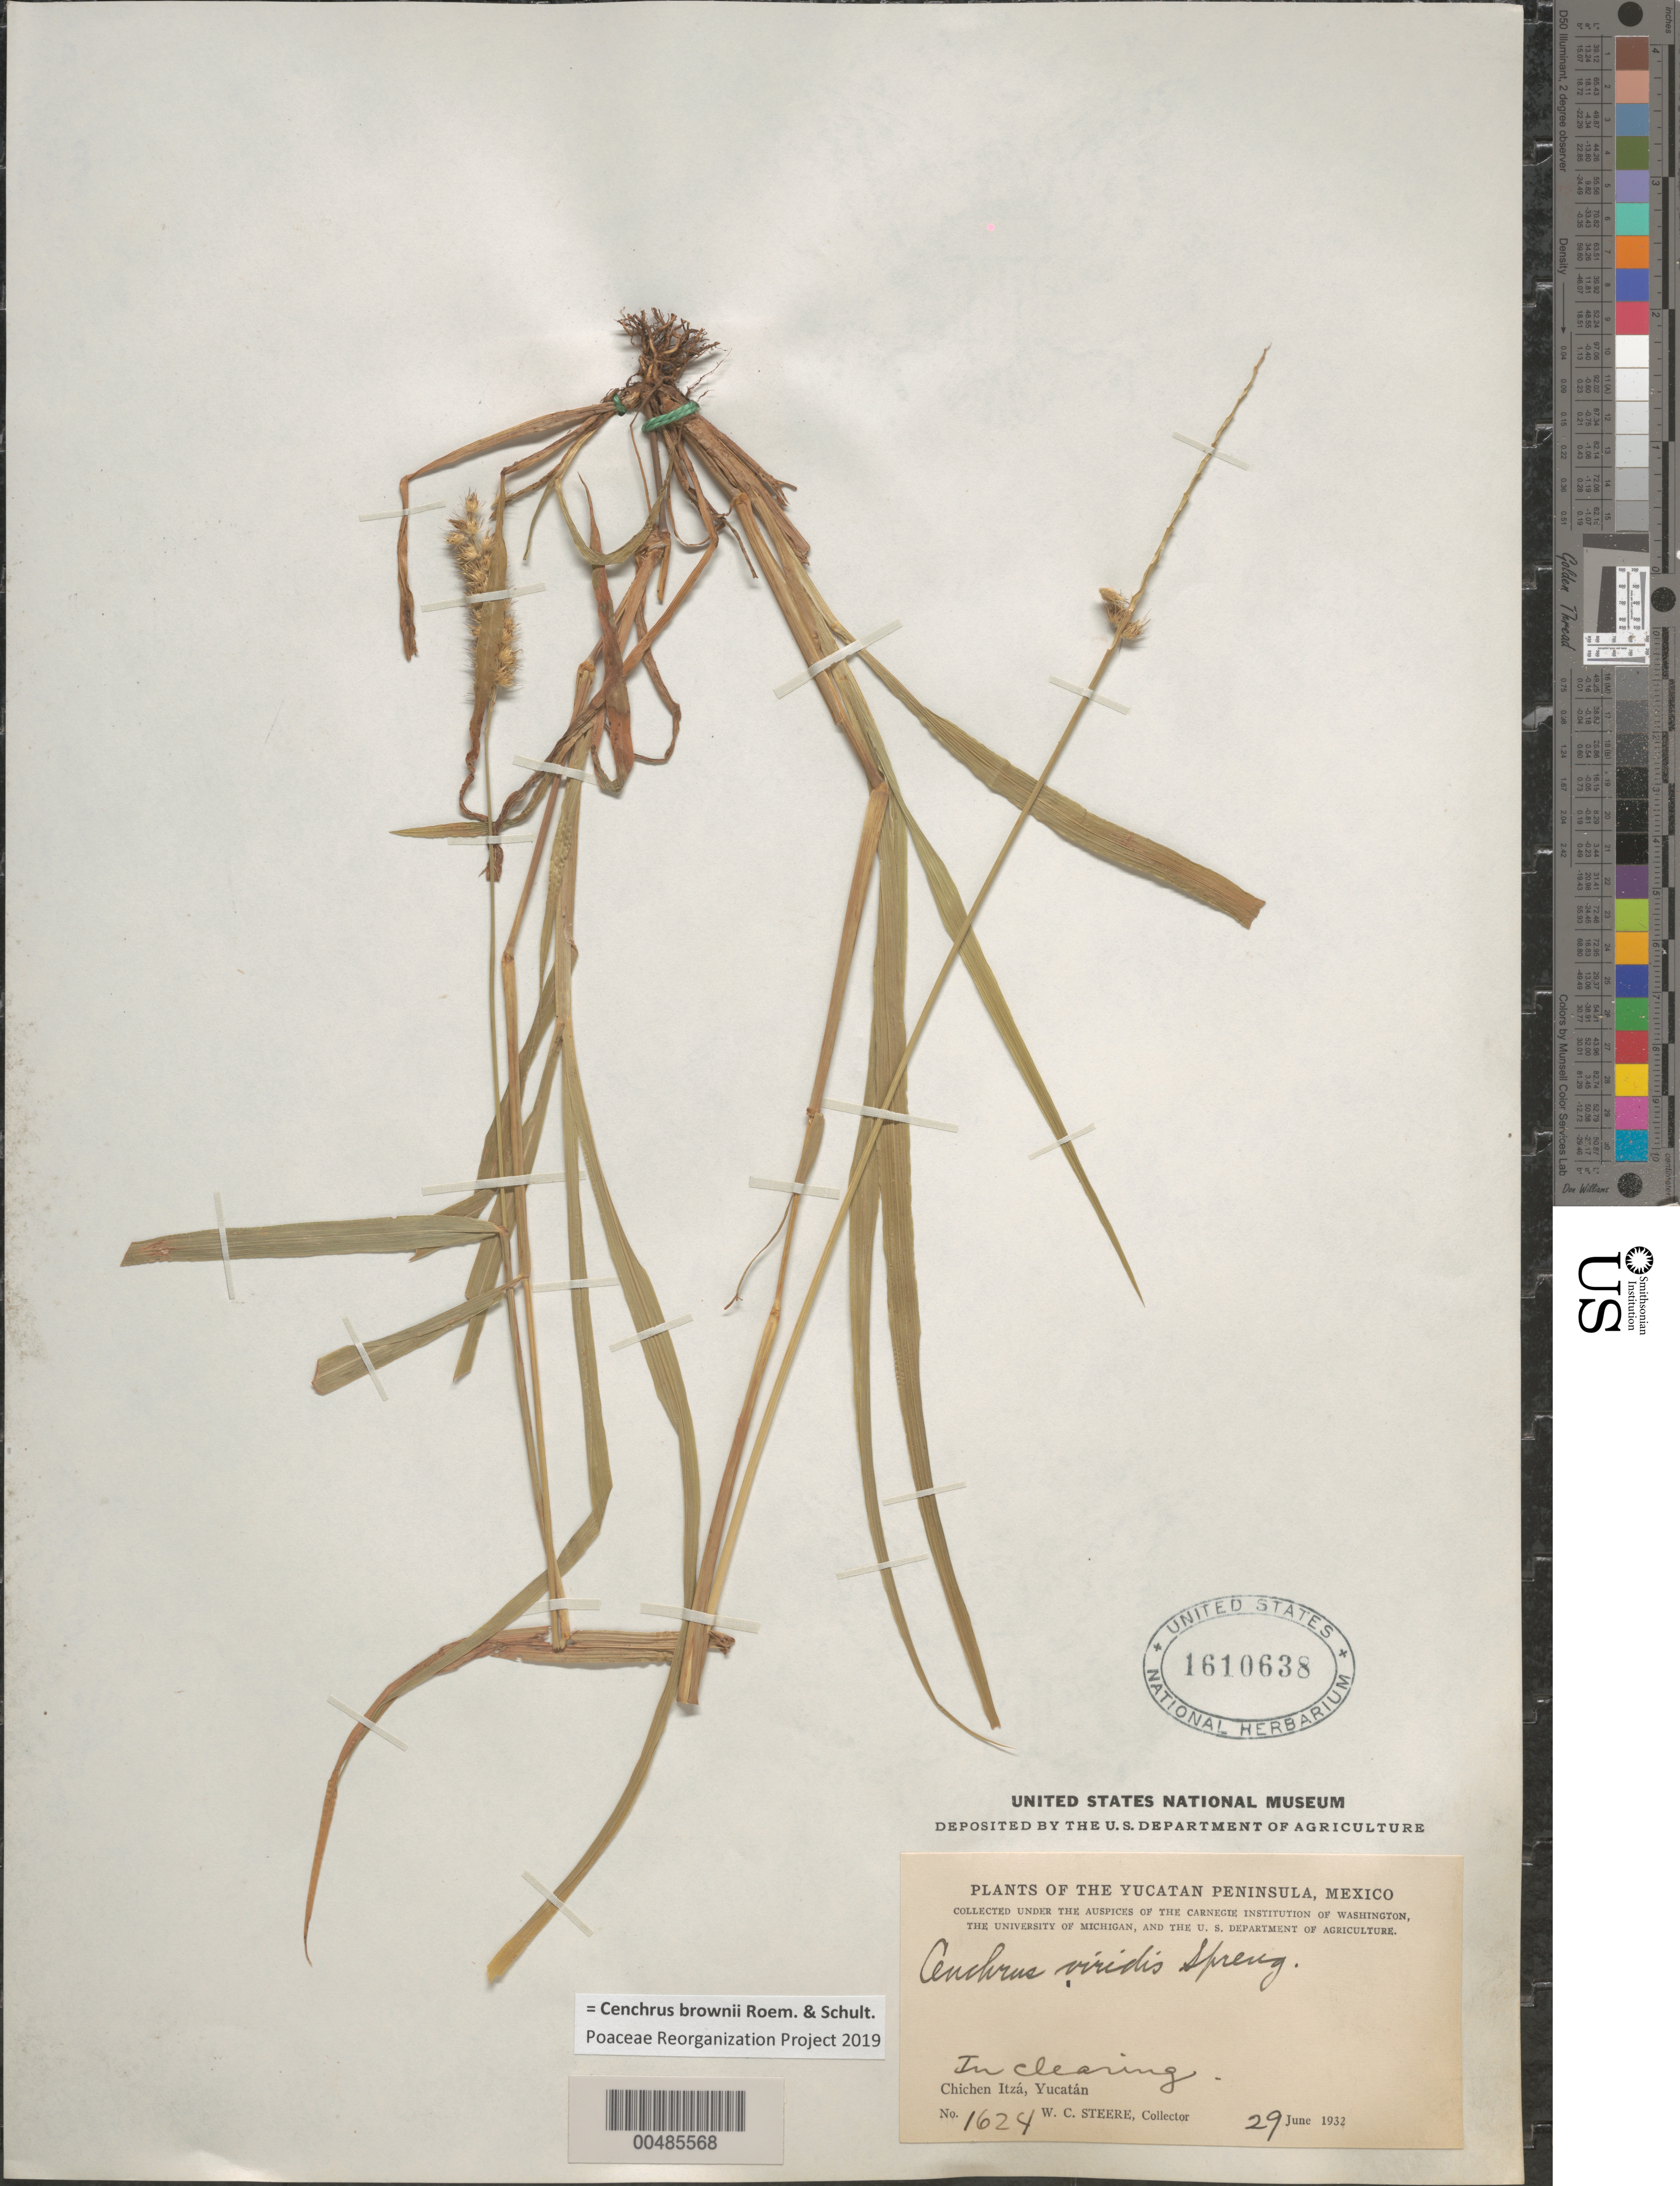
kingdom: Plantae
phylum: Tracheophyta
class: Liliopsida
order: Poales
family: Poaceae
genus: Cenchrus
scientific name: Cenchrus brownii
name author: Roem. & Schult.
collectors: W. C. Steere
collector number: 1624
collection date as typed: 29 Jun 1932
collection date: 1932-06-29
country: Mexico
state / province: Yucatan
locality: Yucatan Peninsula, Chichen Itz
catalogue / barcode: US 1610638